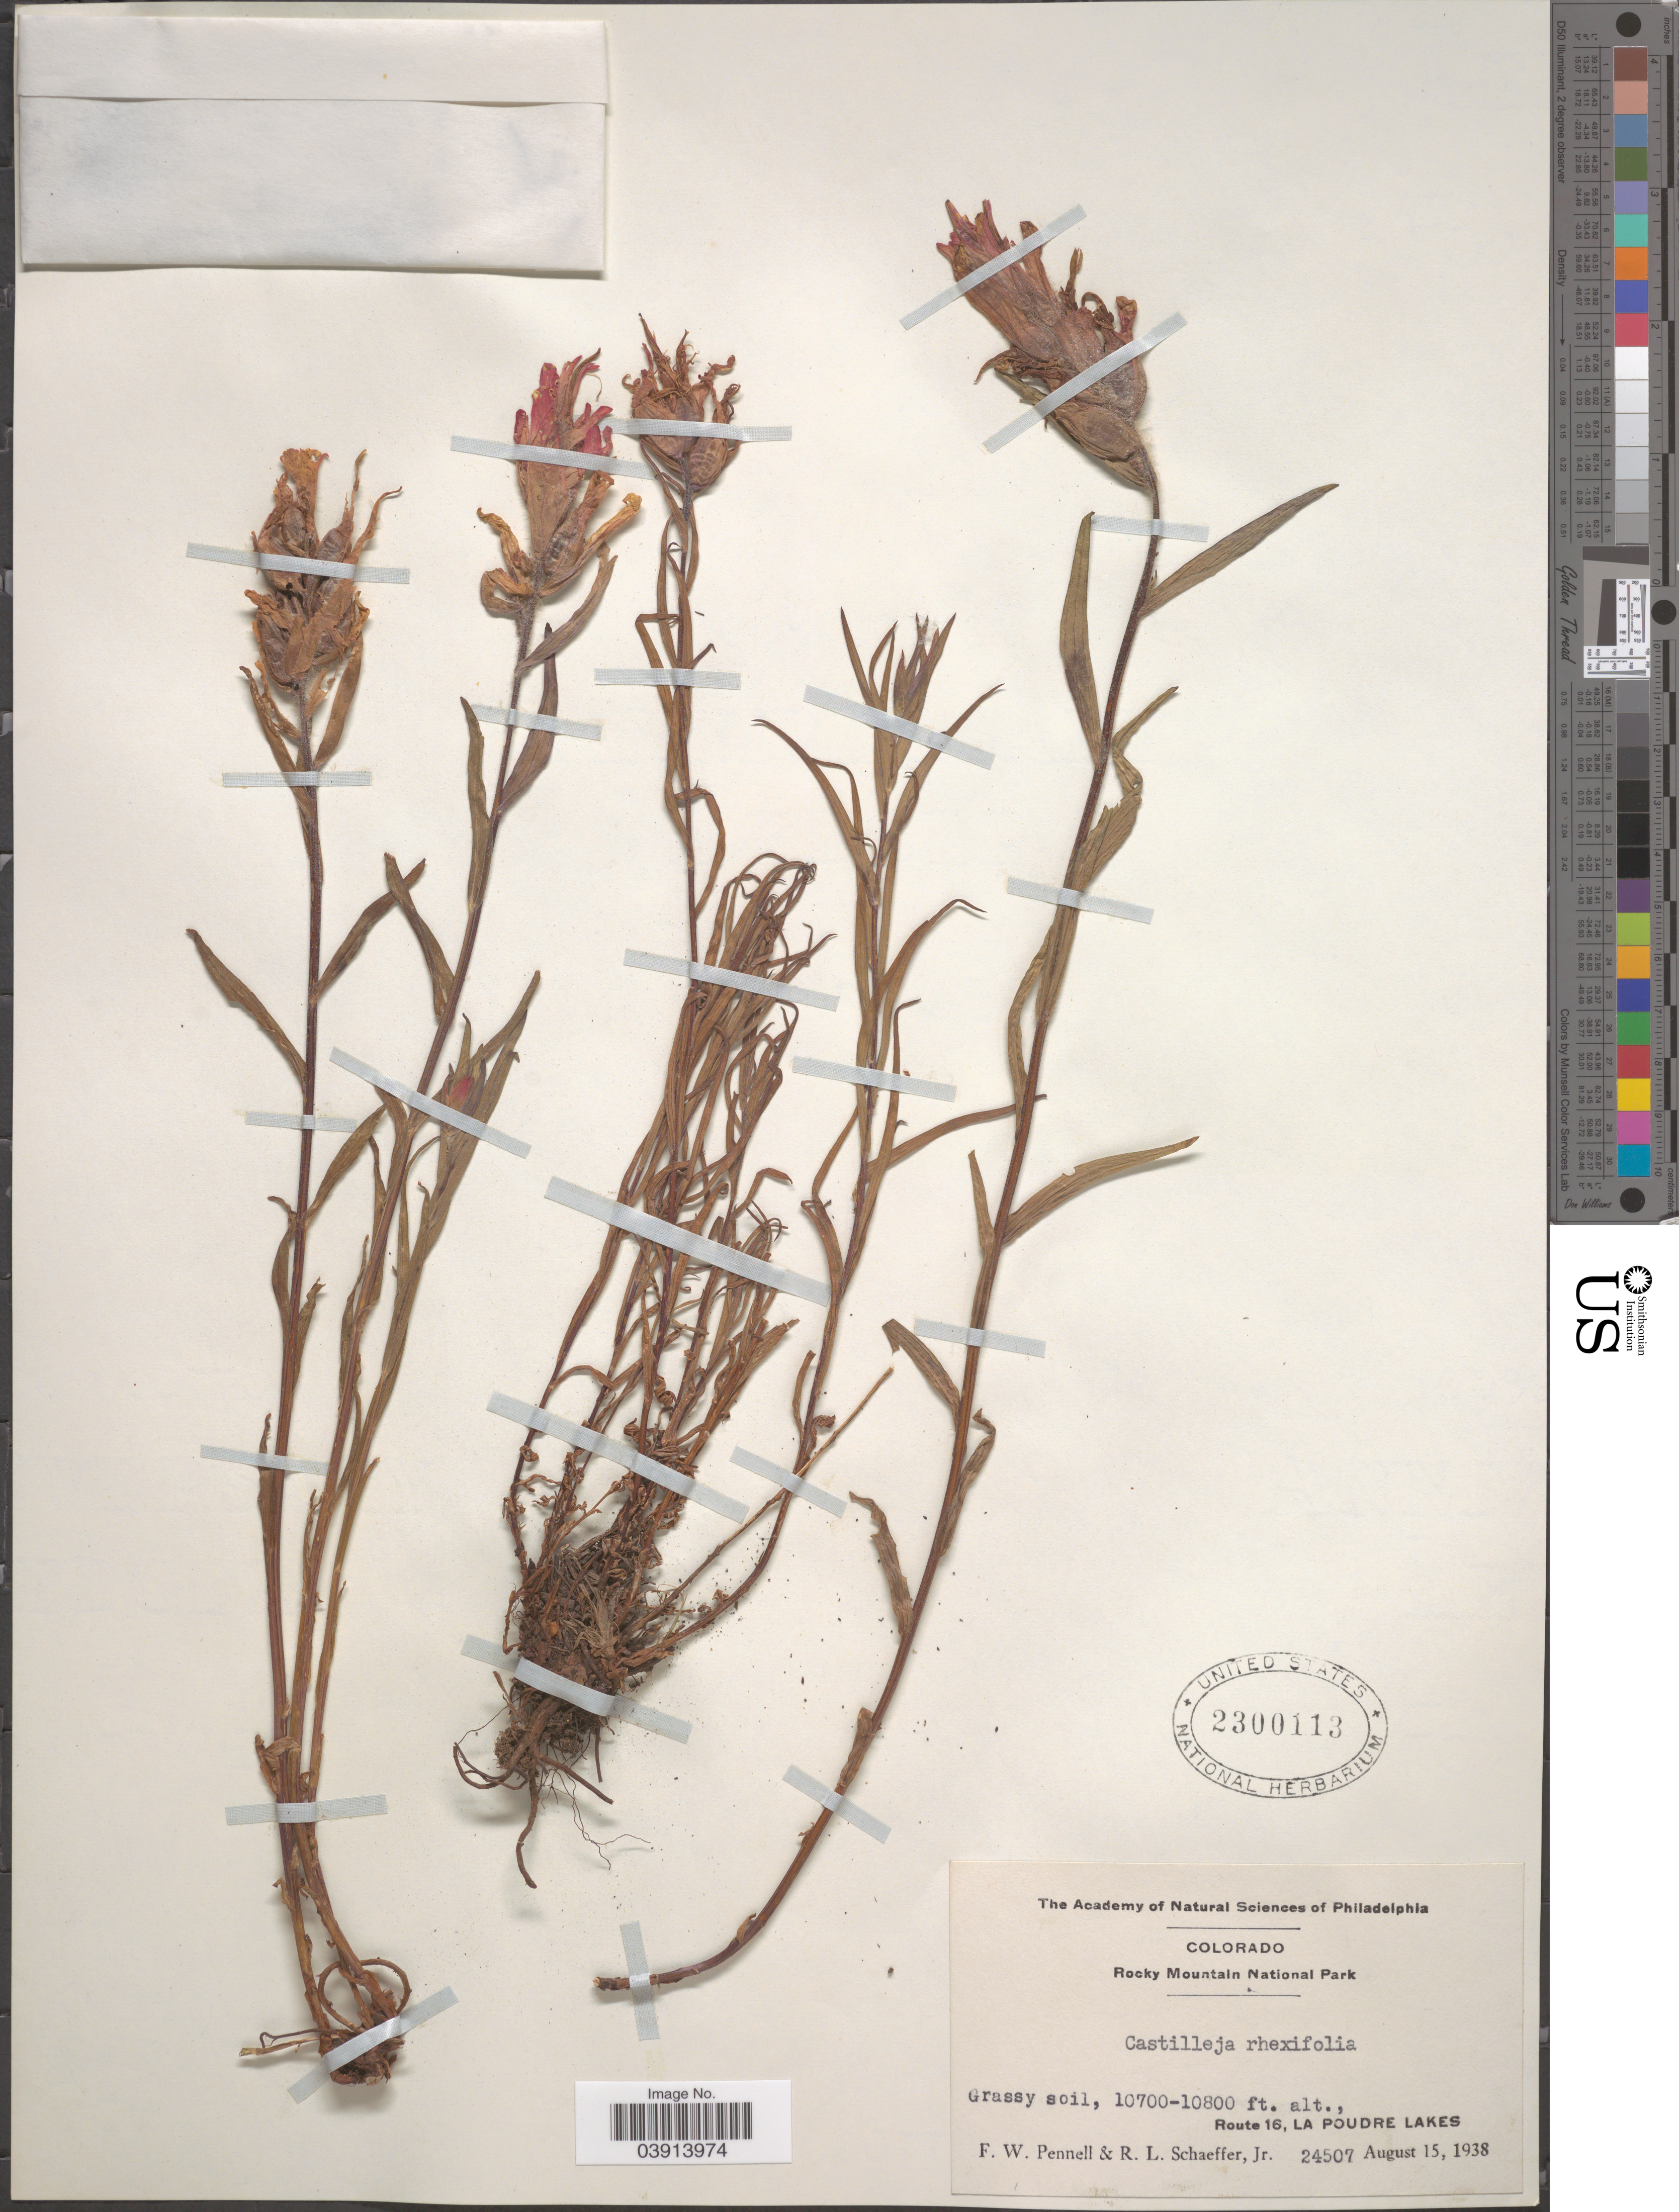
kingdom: Plantae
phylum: Tracheophyta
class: Magnoliopsida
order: Lamiales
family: Orobanchaceae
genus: Castilleja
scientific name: Castilleja rhexiifolia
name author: Rydb.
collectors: F. W. Pennell & R. L. Schaeffer Jr.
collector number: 24507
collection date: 1938-08-15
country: United States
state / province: Colorado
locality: Rocky Mountain National Park. Route 16, La Poudre Lakes.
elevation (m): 3261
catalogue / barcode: US 2300113